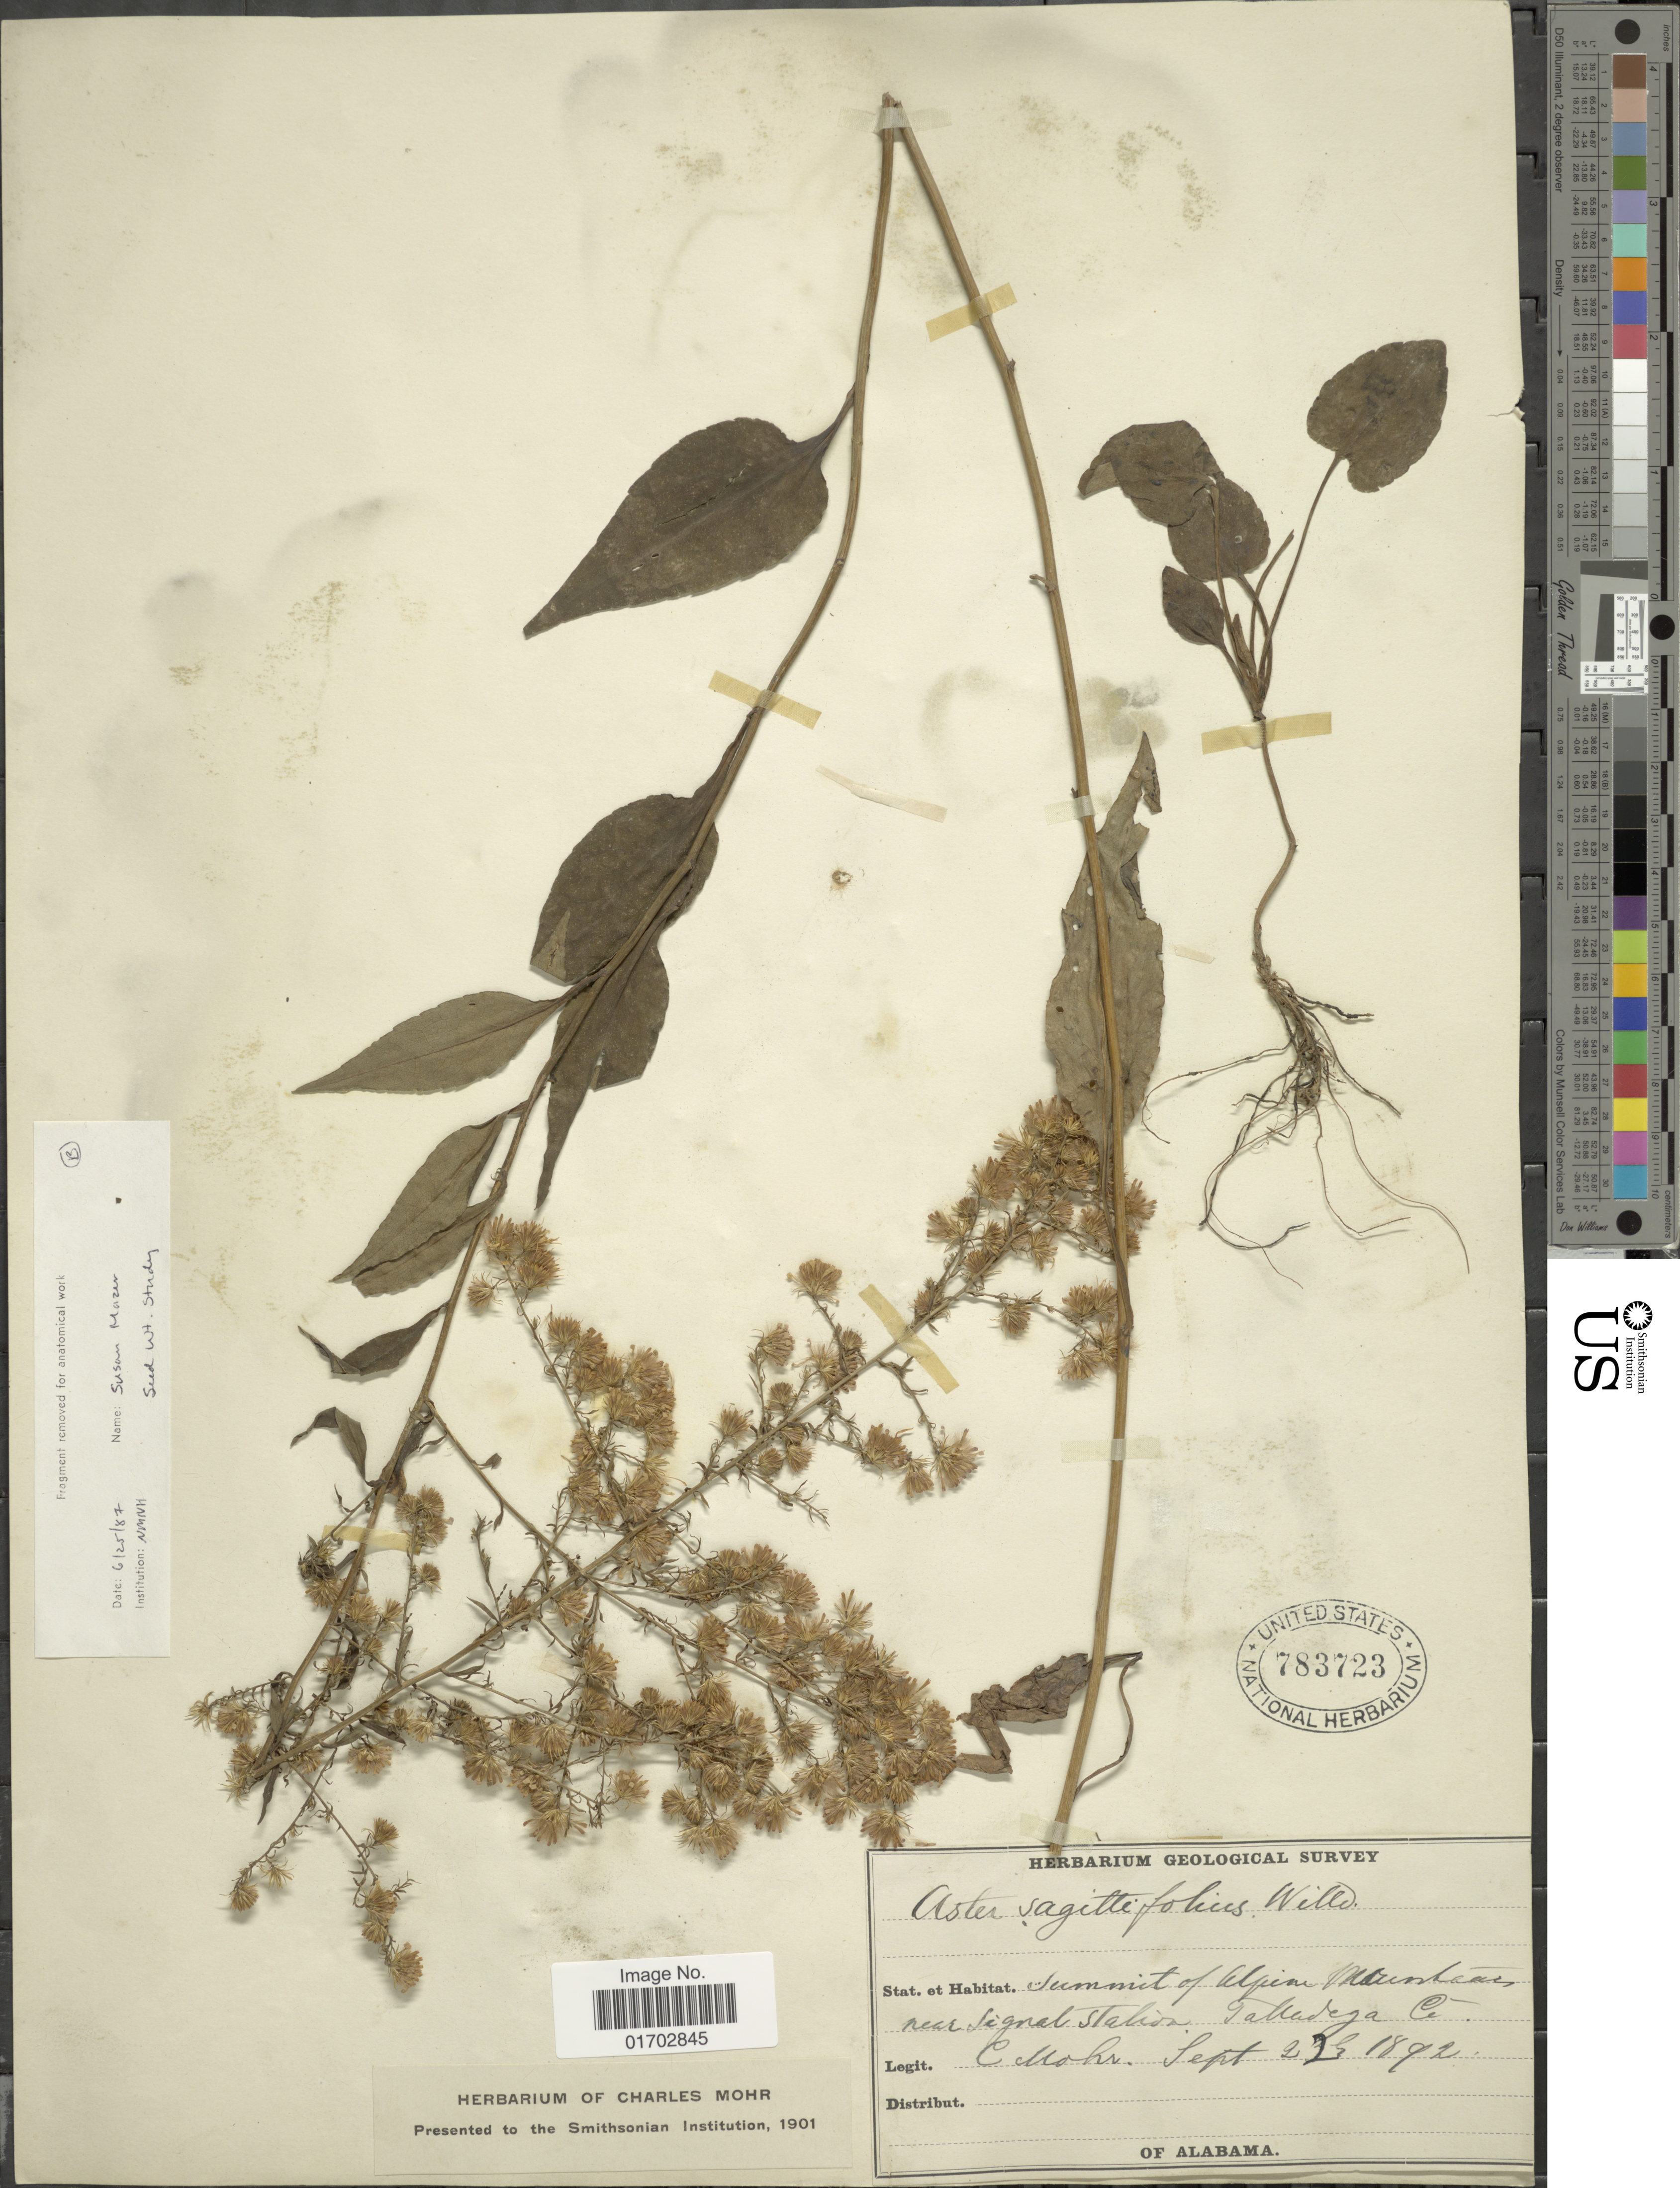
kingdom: Plantae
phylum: Tracheophyta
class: Magnoliopsida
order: Asterales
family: Asteraceae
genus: Symphyotrichum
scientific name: Symphyotrichum sagittifolium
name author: (Wedem. ex Willd.) G.L. Nesom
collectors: C. T. Mohr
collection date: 1892-09-22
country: United States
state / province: Alabama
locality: Summit of Ulpin Mountain, near Signal Station, Taladega Co.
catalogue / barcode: US 783723